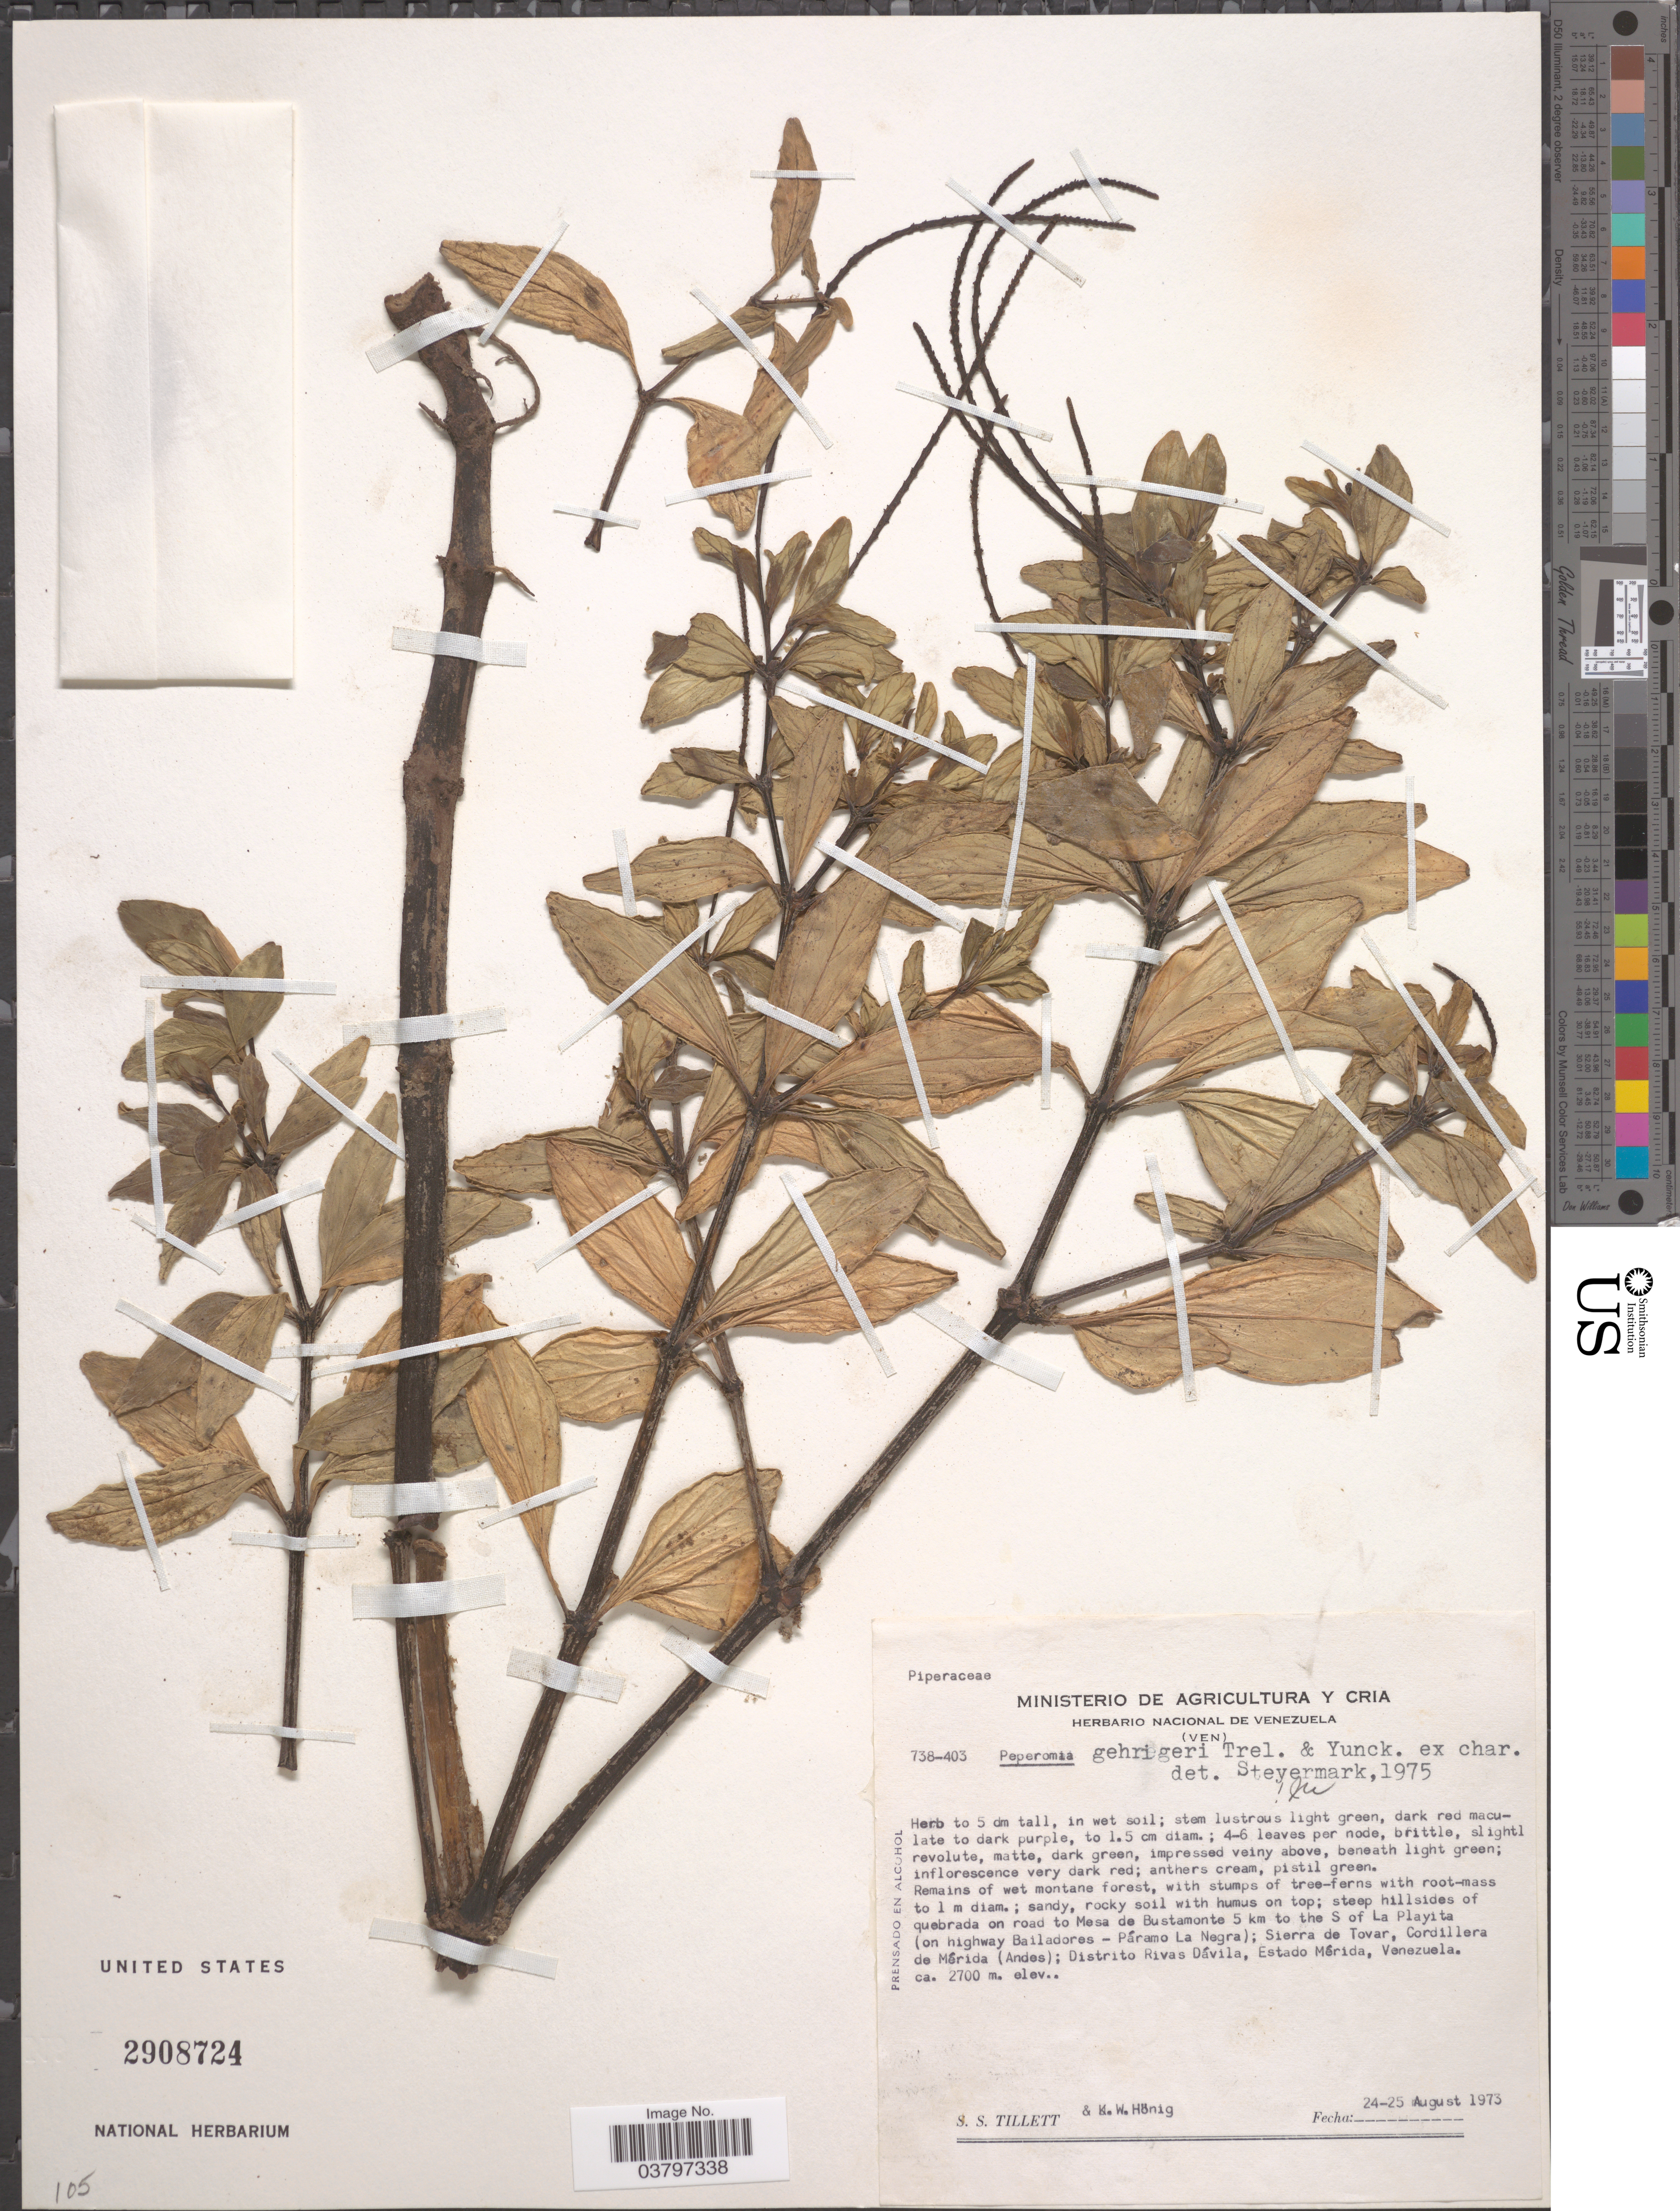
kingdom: Plantae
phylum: Tracheophyta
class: Magnoliopsida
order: Piperales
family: Piperaceae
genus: Peperomia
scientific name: Peperomia gehrigeri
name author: Trel. & Yunck.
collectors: S. S. Tillett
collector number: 738-403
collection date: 1973-08-24/1973-08-25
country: Venezuela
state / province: Merida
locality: Steep hillsides of quebrada on road to Mesa de Bustamonte 5 km to the S of La Playita (on highway Bailadores - Páramo La Negra); Sierra de Tovar, Cordillera de Mérida (Andes); Distrito Rivas Dávila.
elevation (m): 2700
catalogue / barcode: US 2908724